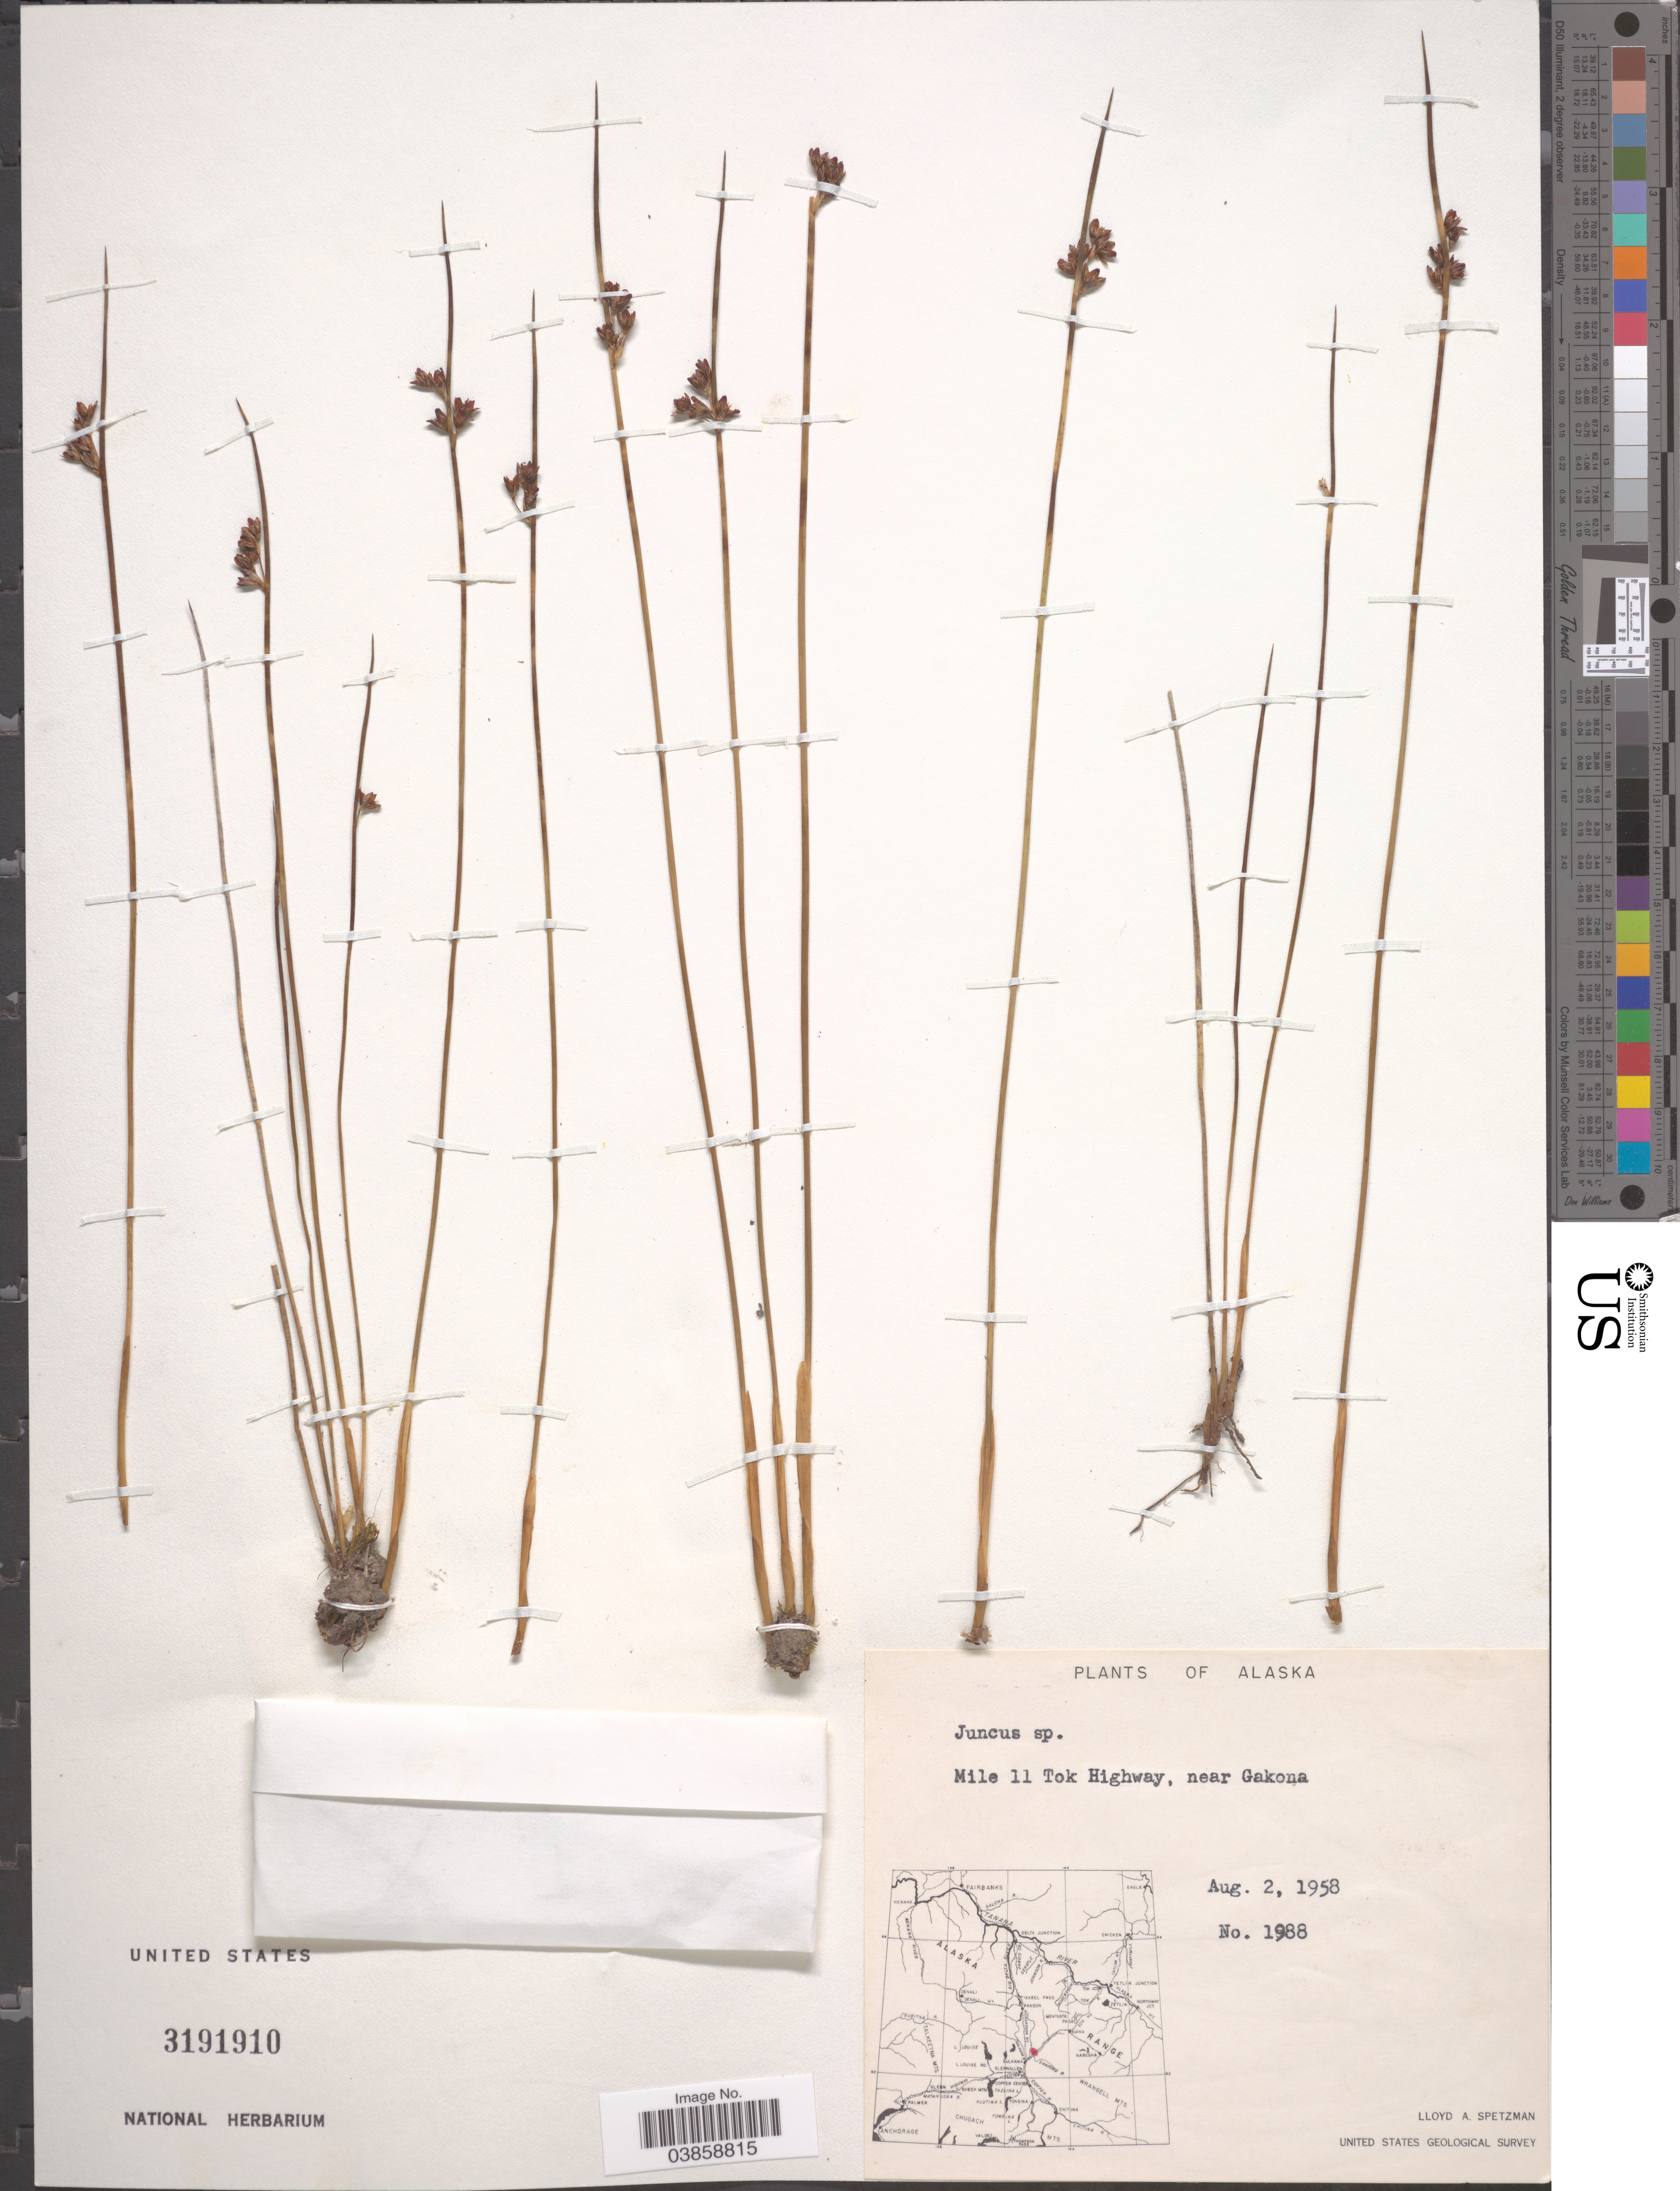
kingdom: Plantae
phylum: Tracheophyta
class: Liliopsida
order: Poales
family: Juncaceae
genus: Juncus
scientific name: Juncus sp.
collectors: L. Spetzman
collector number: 1988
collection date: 1958-08-02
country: United States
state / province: Alaska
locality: Mile 11 Tok Highway, near Gakona.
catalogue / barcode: US 3191910